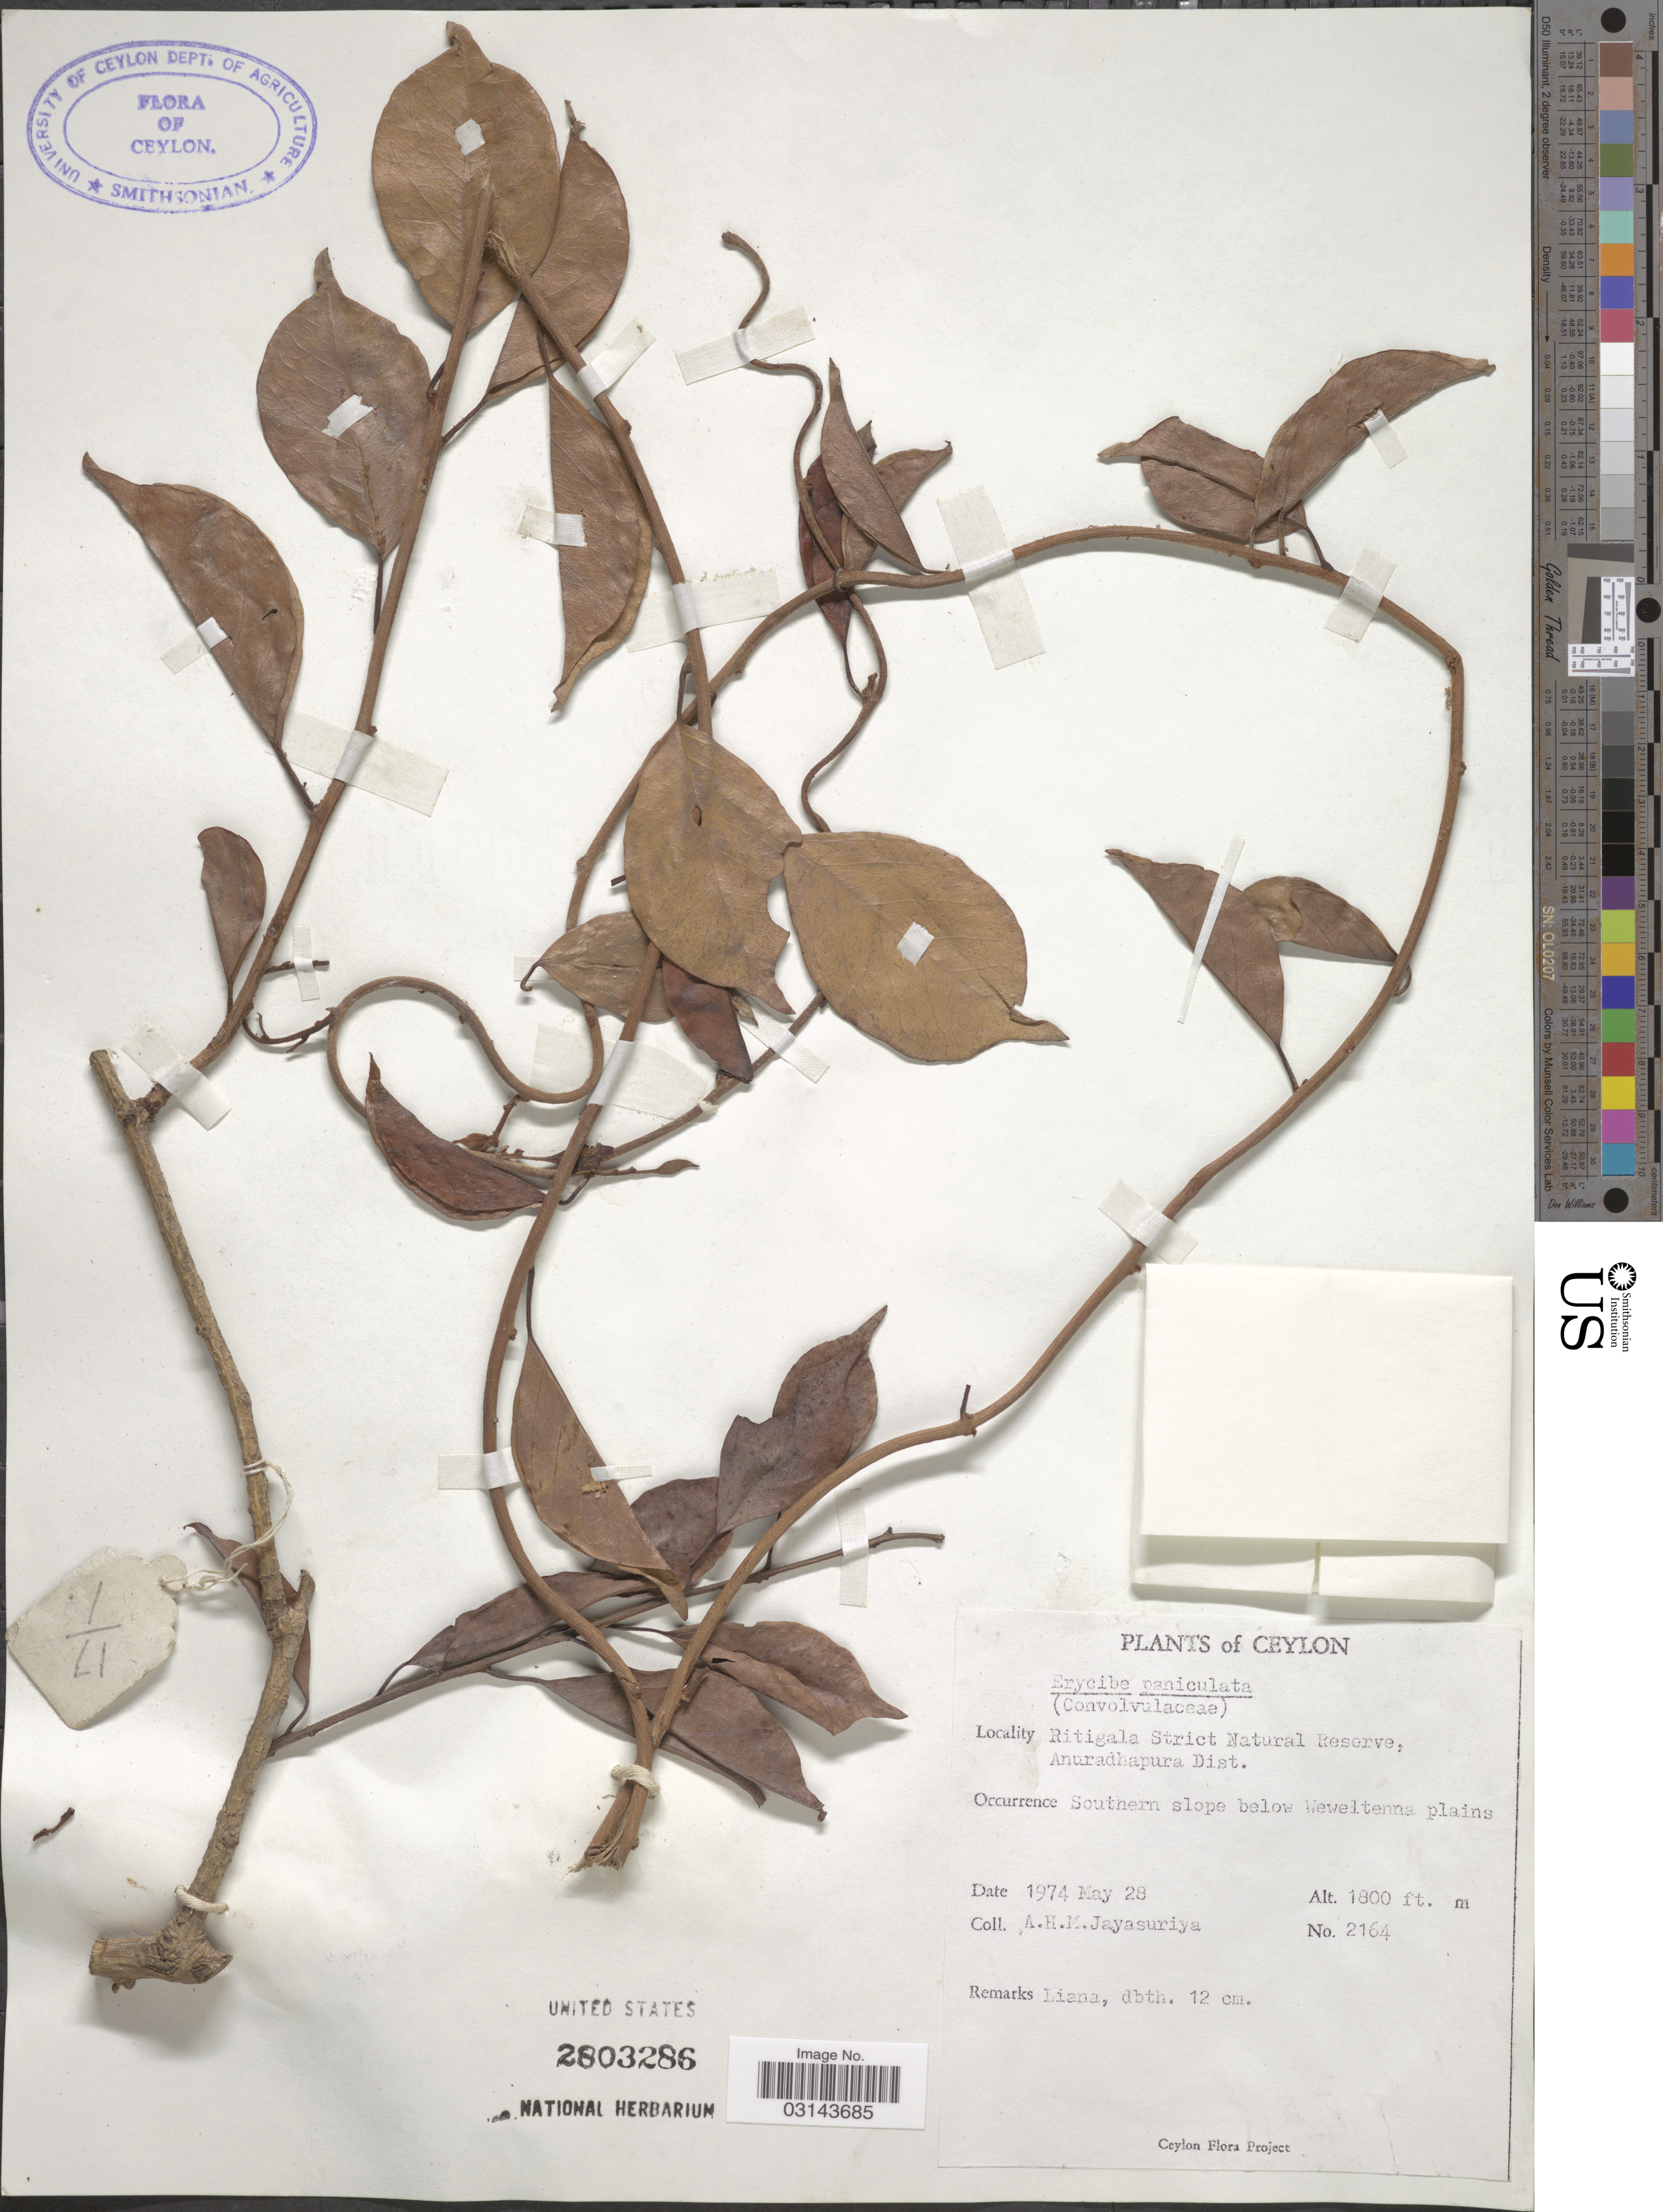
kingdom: Plantae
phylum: Tracheophyta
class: Magnoliopsida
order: Solanales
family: Convolvulaceae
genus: Erycibe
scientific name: Erycibe paniculata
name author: Roxb.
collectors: A. H. Jayasuriya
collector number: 2164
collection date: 1974-05-28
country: Sri Lanka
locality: Ceylon. Ritigala Strict Natural Reserve, Anuradhapura Dist. Southern slope below Weweltenna plains.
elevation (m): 549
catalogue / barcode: US 2803286